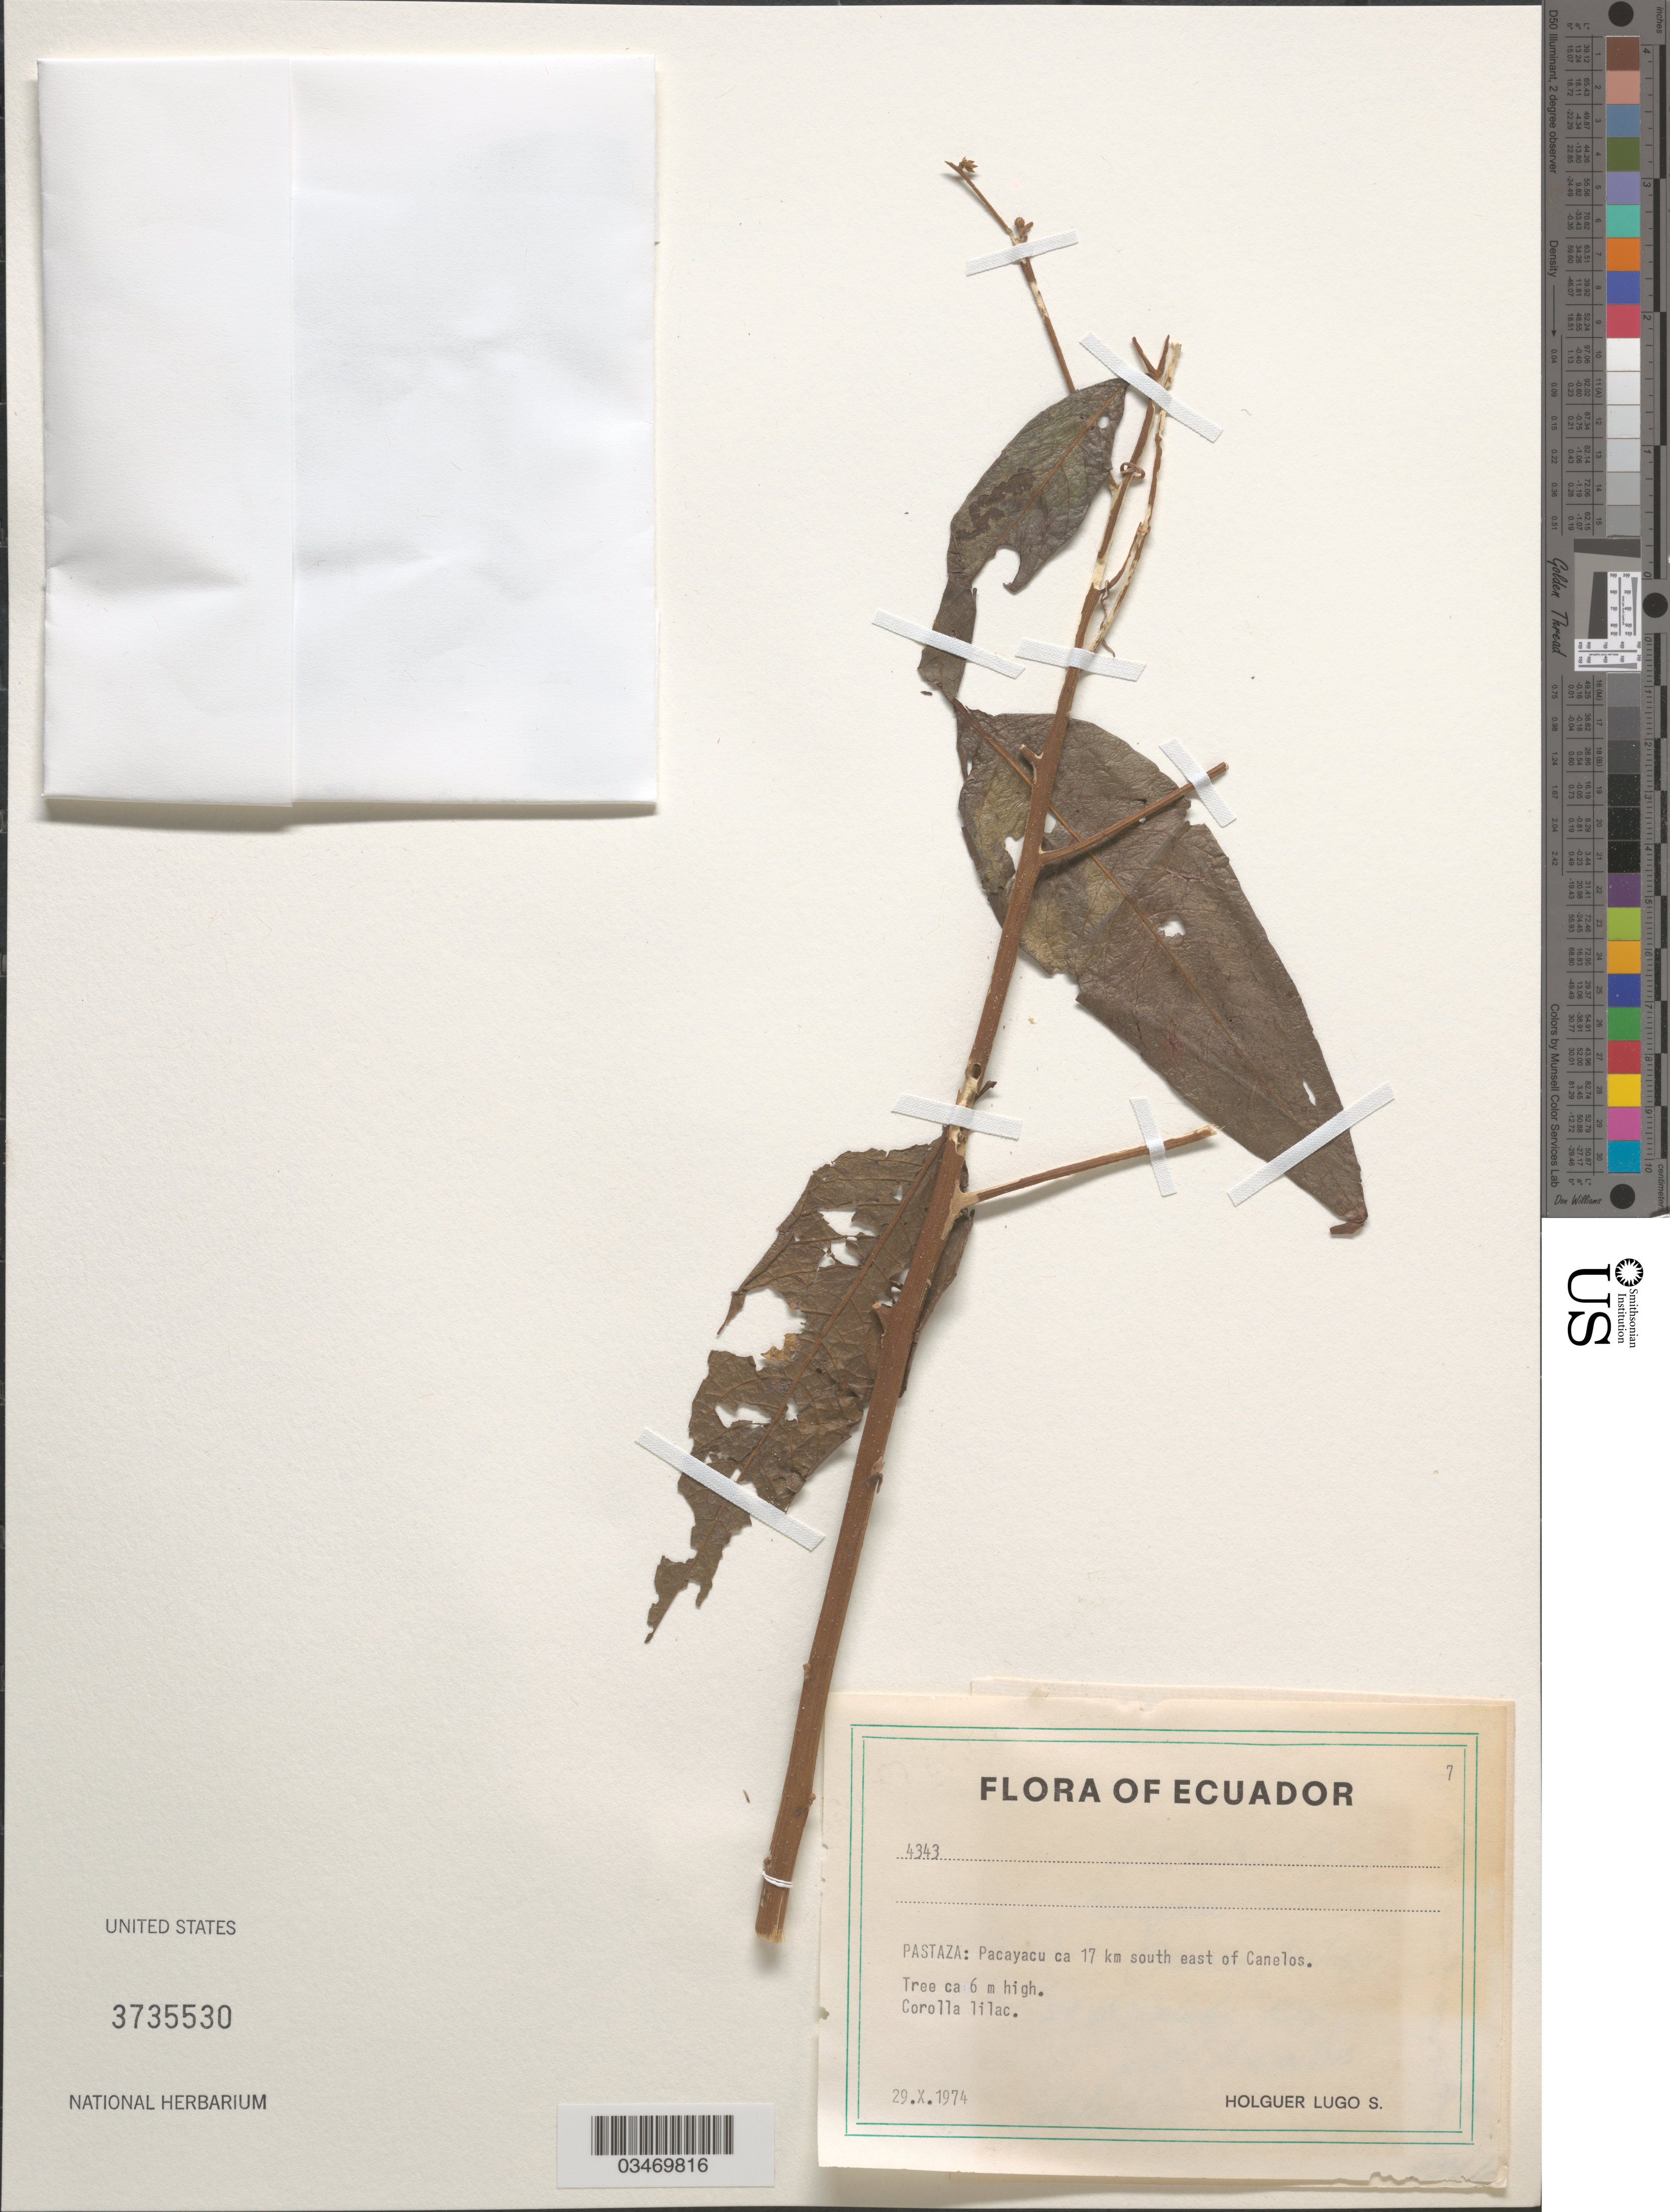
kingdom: Plantae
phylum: Tracheophyta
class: Magnoliopsida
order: Asterales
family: Asteraceae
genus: Vernonanthura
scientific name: Vernonanthura sp.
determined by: Ávila C., Fabio Andrés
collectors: L. Holguer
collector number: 4343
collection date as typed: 29 Oct 1974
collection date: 1974-10-29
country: Ecuador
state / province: Pastaza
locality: Pacayacu ca. 17 km SE of Canelos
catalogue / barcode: US 3735530